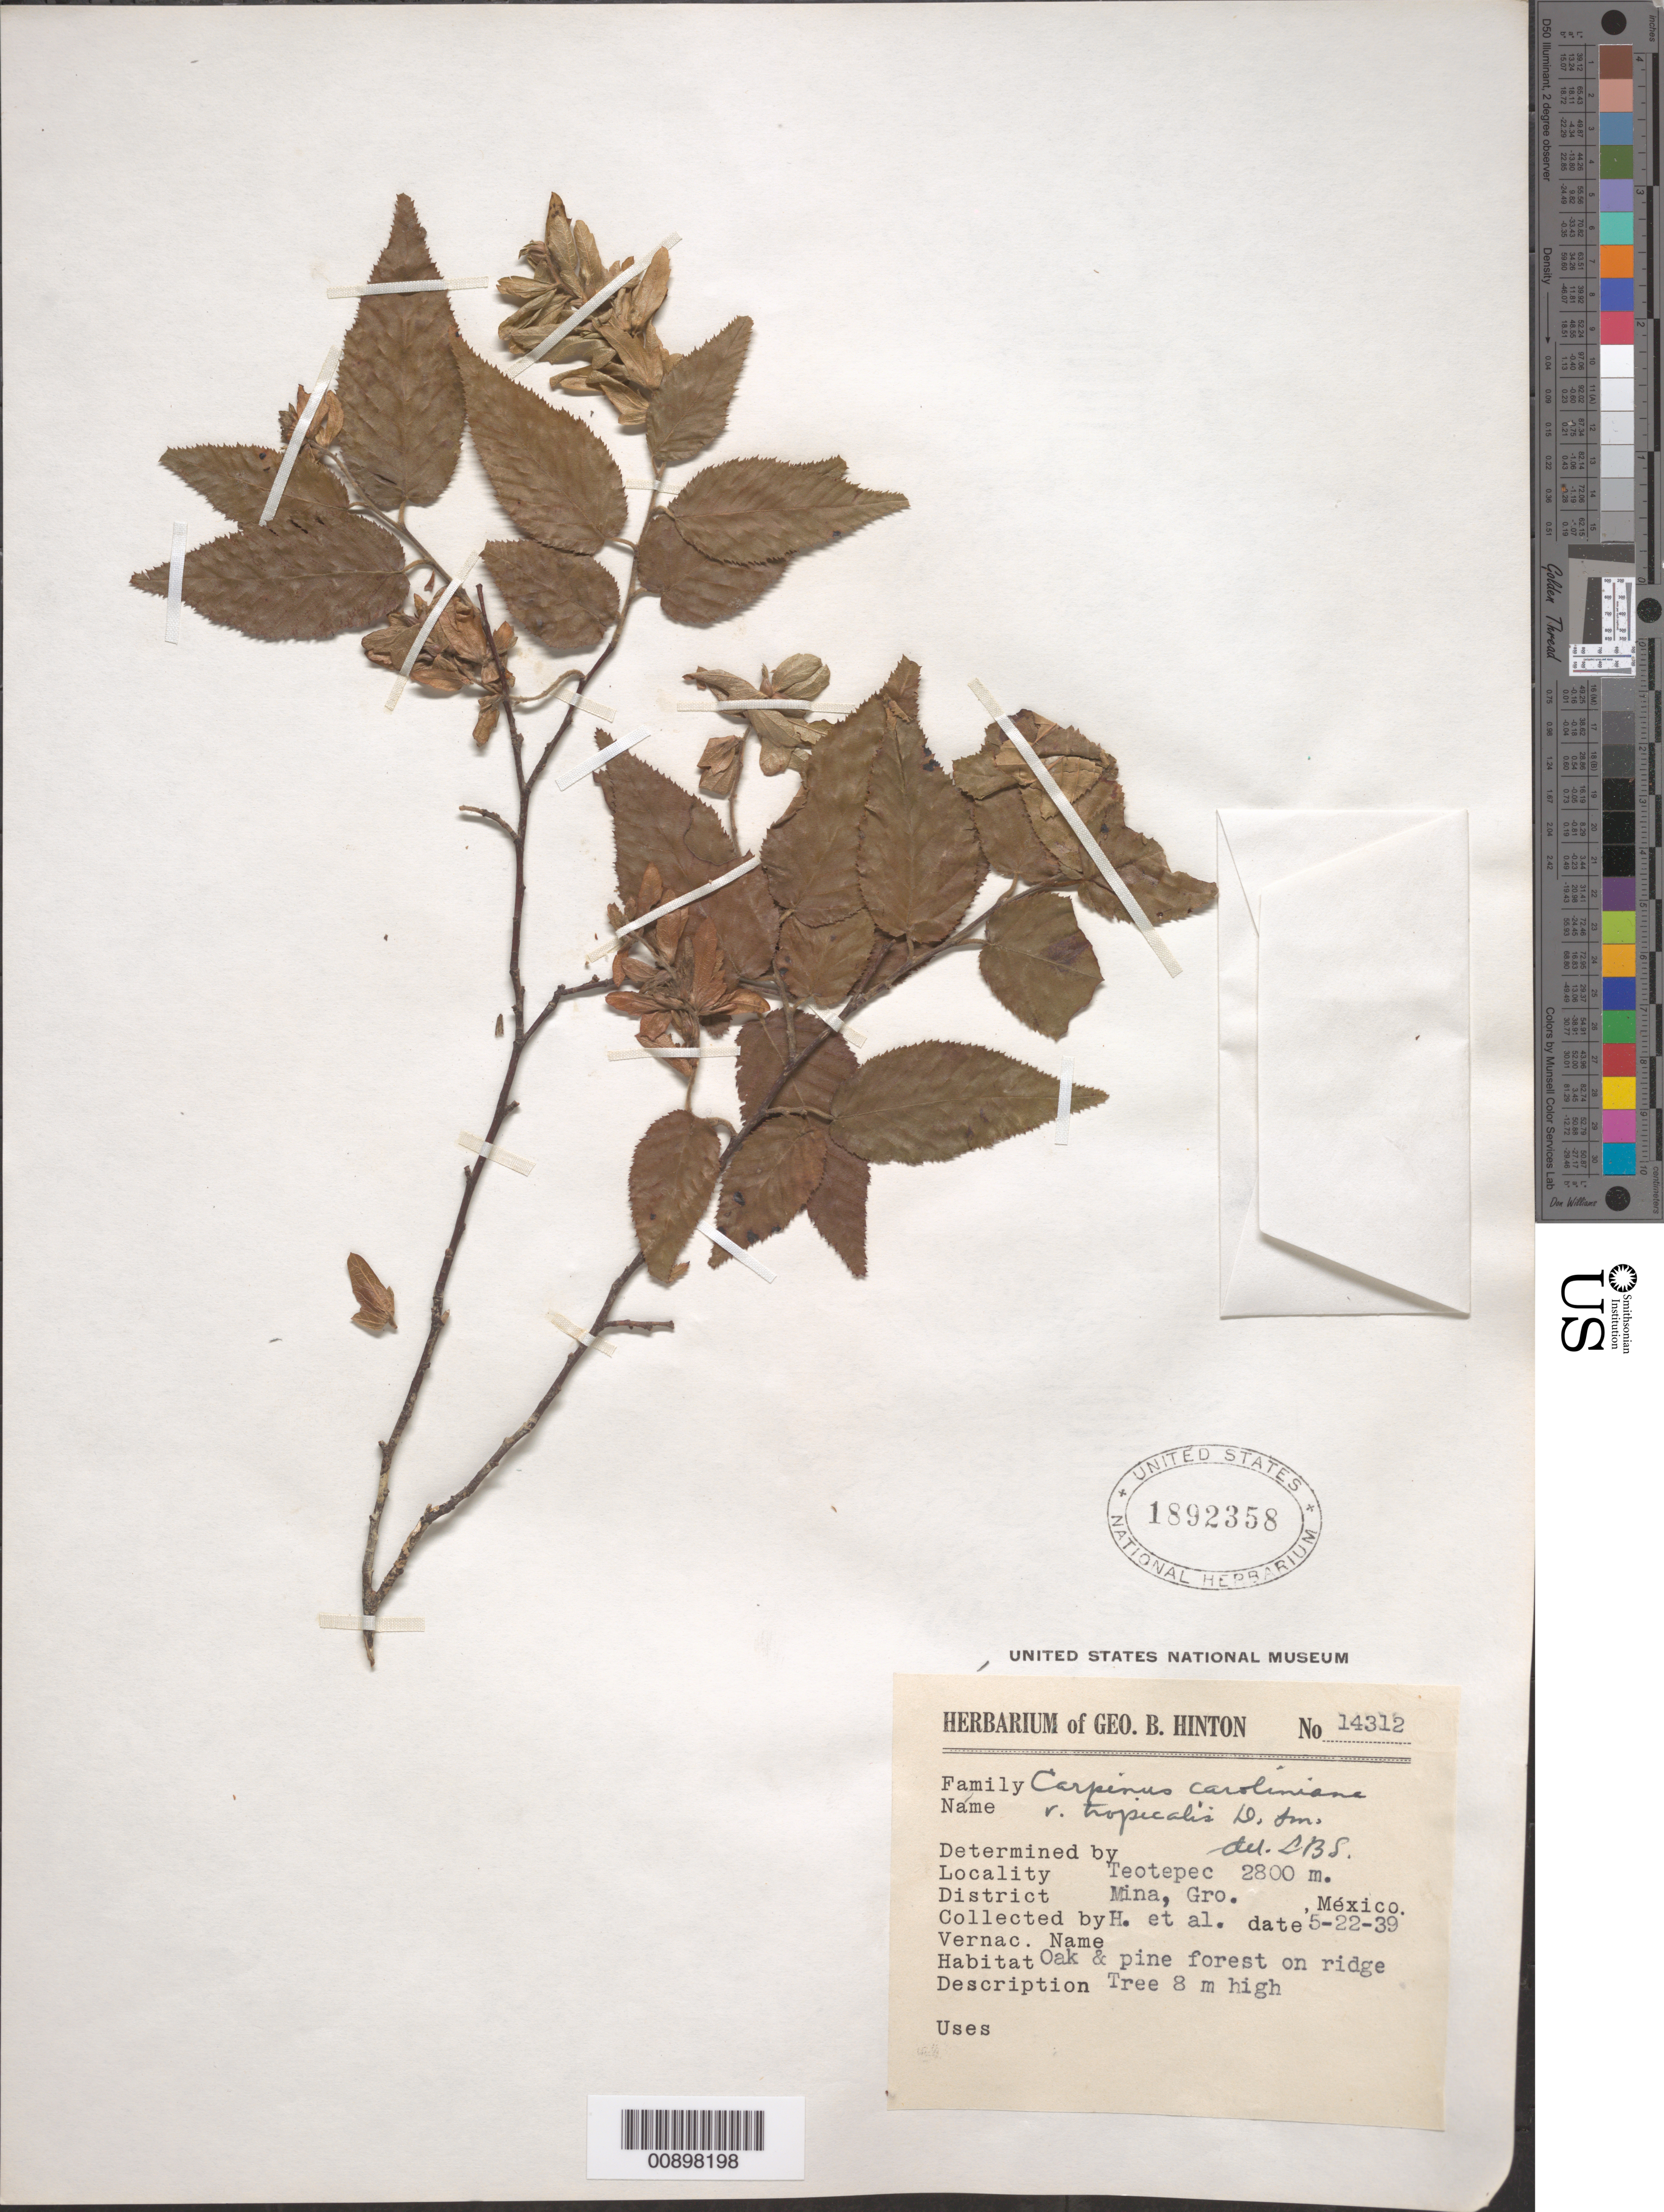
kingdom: Plantae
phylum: Tracheophyta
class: Magnoliopsida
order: Fagales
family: Betulaceae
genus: Carpinus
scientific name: Carpinus caroliniana var. tropicalis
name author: (Donn. Sm.) Standl.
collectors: G. B. Hinton & et al.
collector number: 14312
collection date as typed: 22 May 1939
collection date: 1939-05-22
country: Mexico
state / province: Guerrero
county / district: Mina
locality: Teotepec, District of Mina, State of Guerrero.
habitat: Oak & pine forest on ridge.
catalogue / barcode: US 1892358